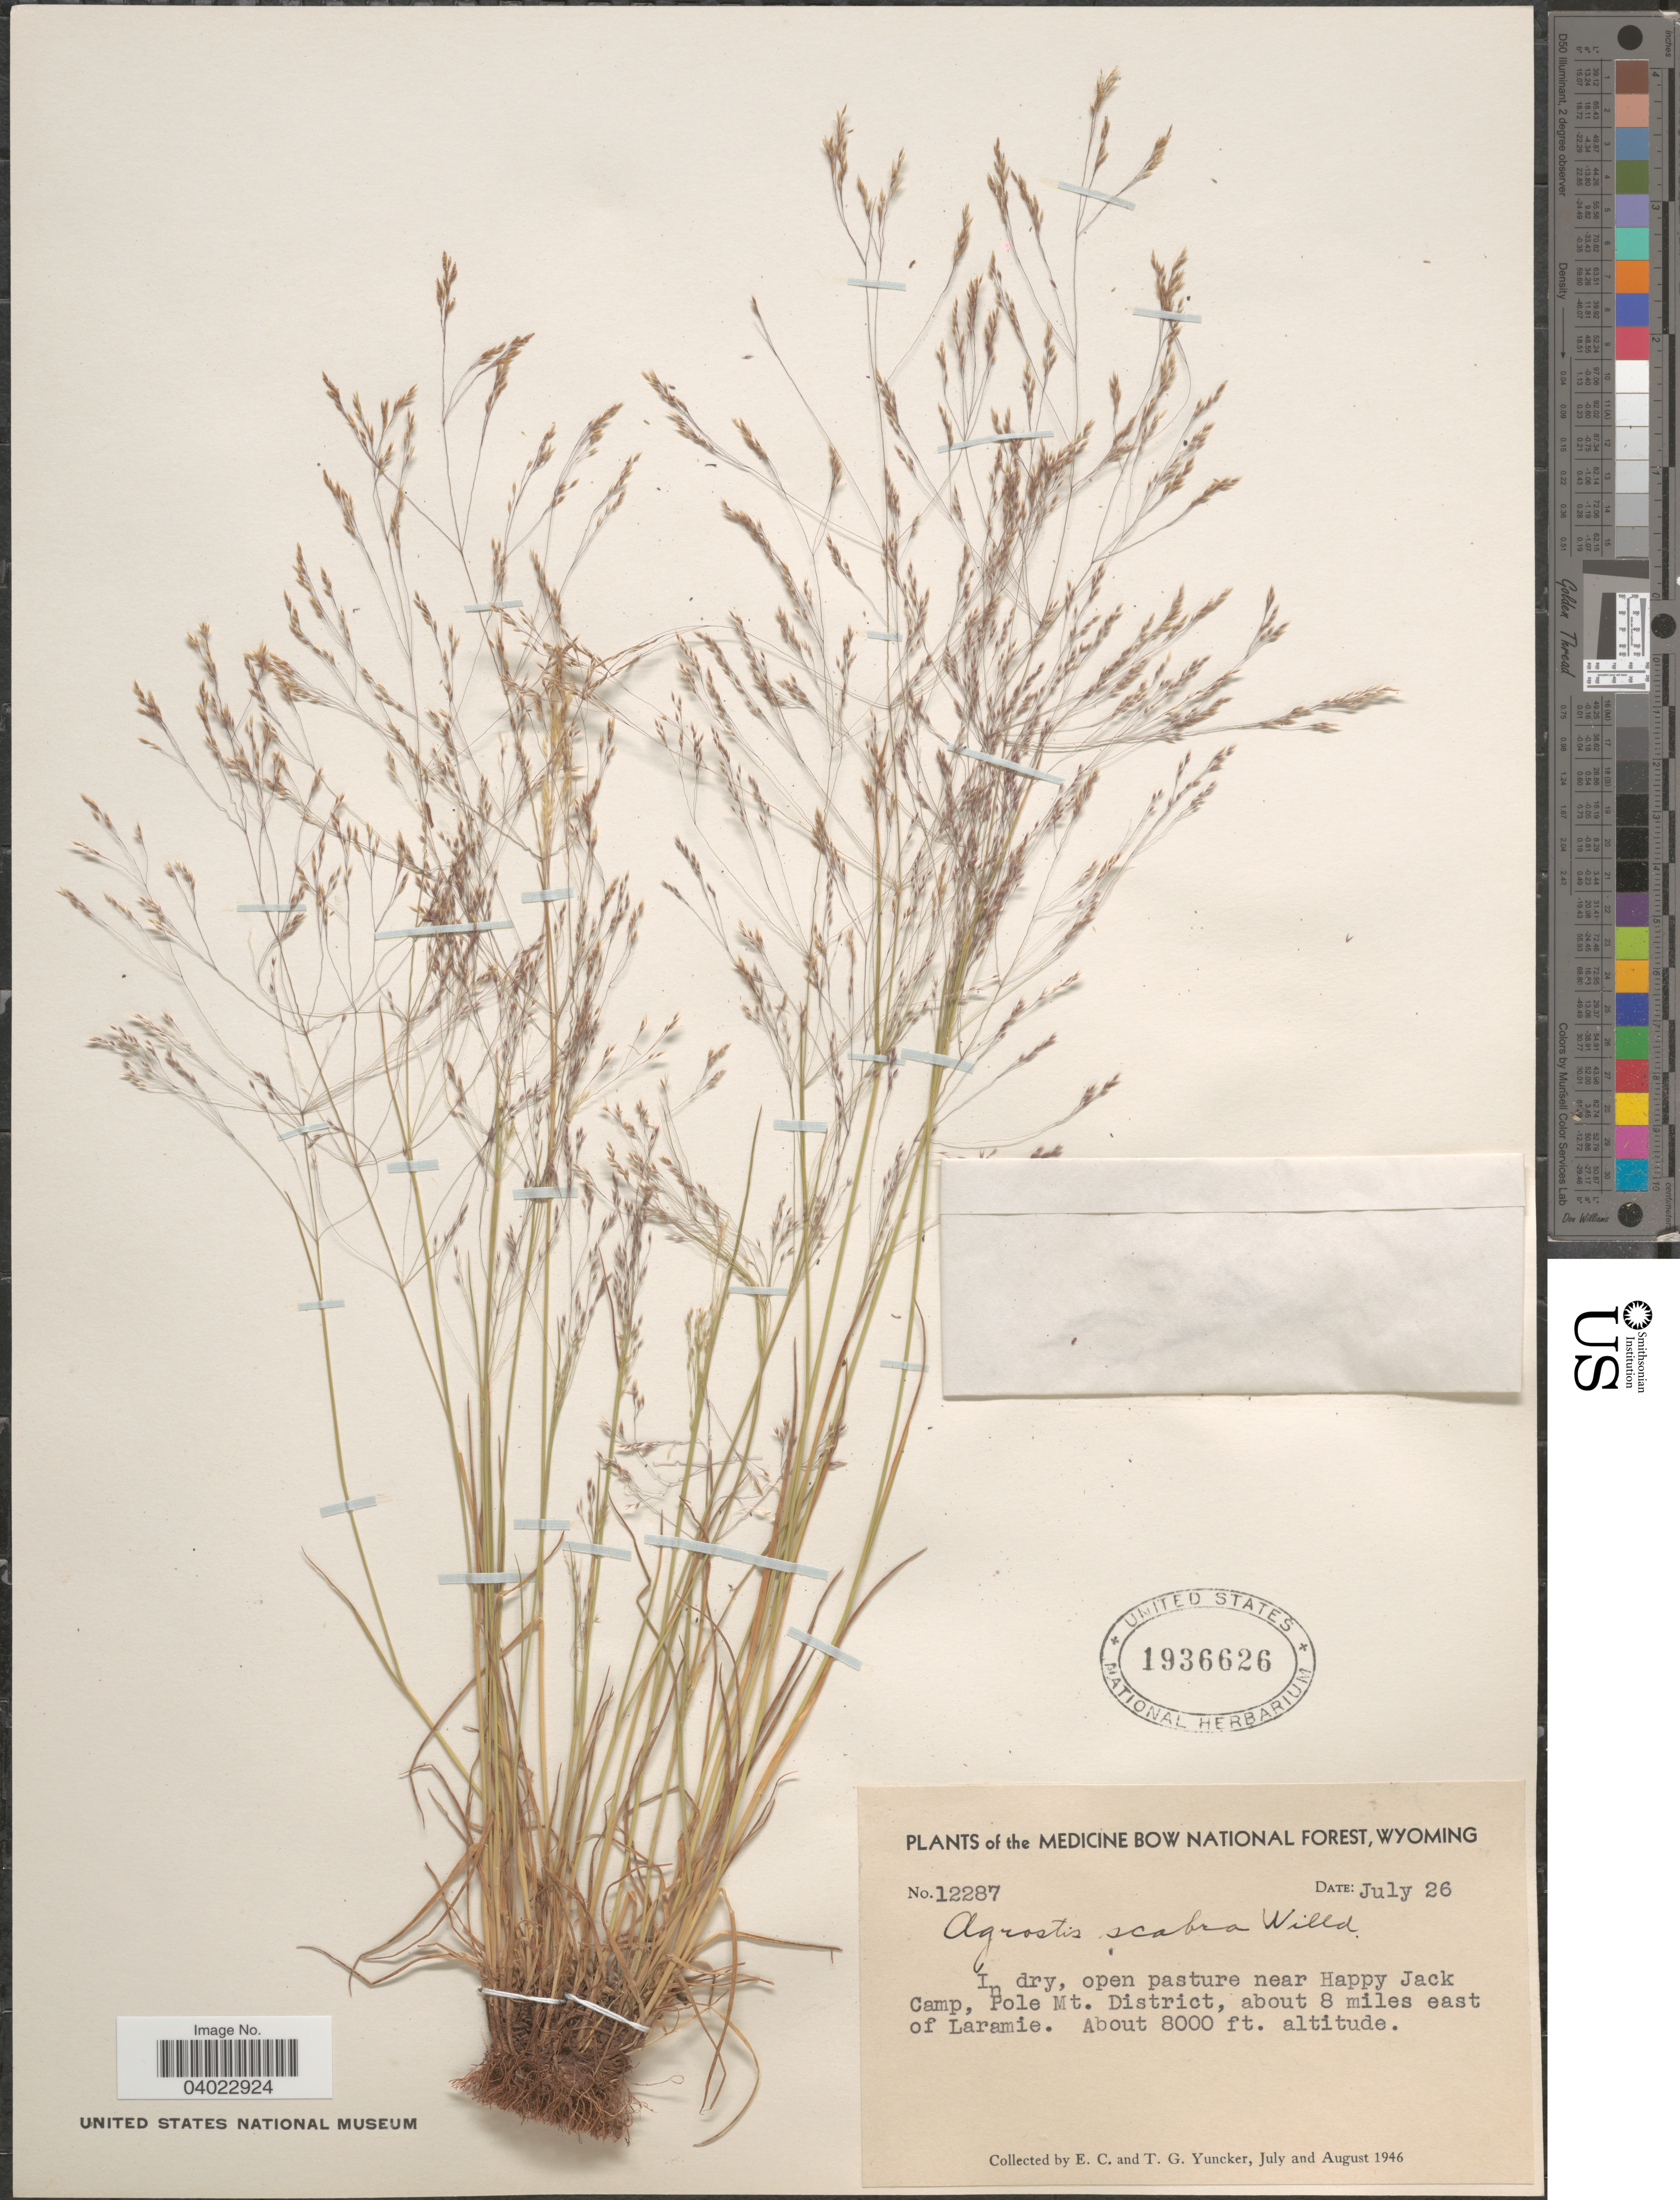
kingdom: Plantae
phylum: Tracheophyta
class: Liliopsida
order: Poales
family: Poaceae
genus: Agrostis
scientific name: Agrostis scabra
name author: Willd.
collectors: E. C. Yuncker & T. G. Yuncker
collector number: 12287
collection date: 1946-07-26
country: United States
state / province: Wyoming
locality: The Medicine Bow National Forest. Open pasture near Happy Jack Camp, Pole Mt. District, about 8 miles east of Laramie.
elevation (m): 2438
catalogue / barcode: US 1936626